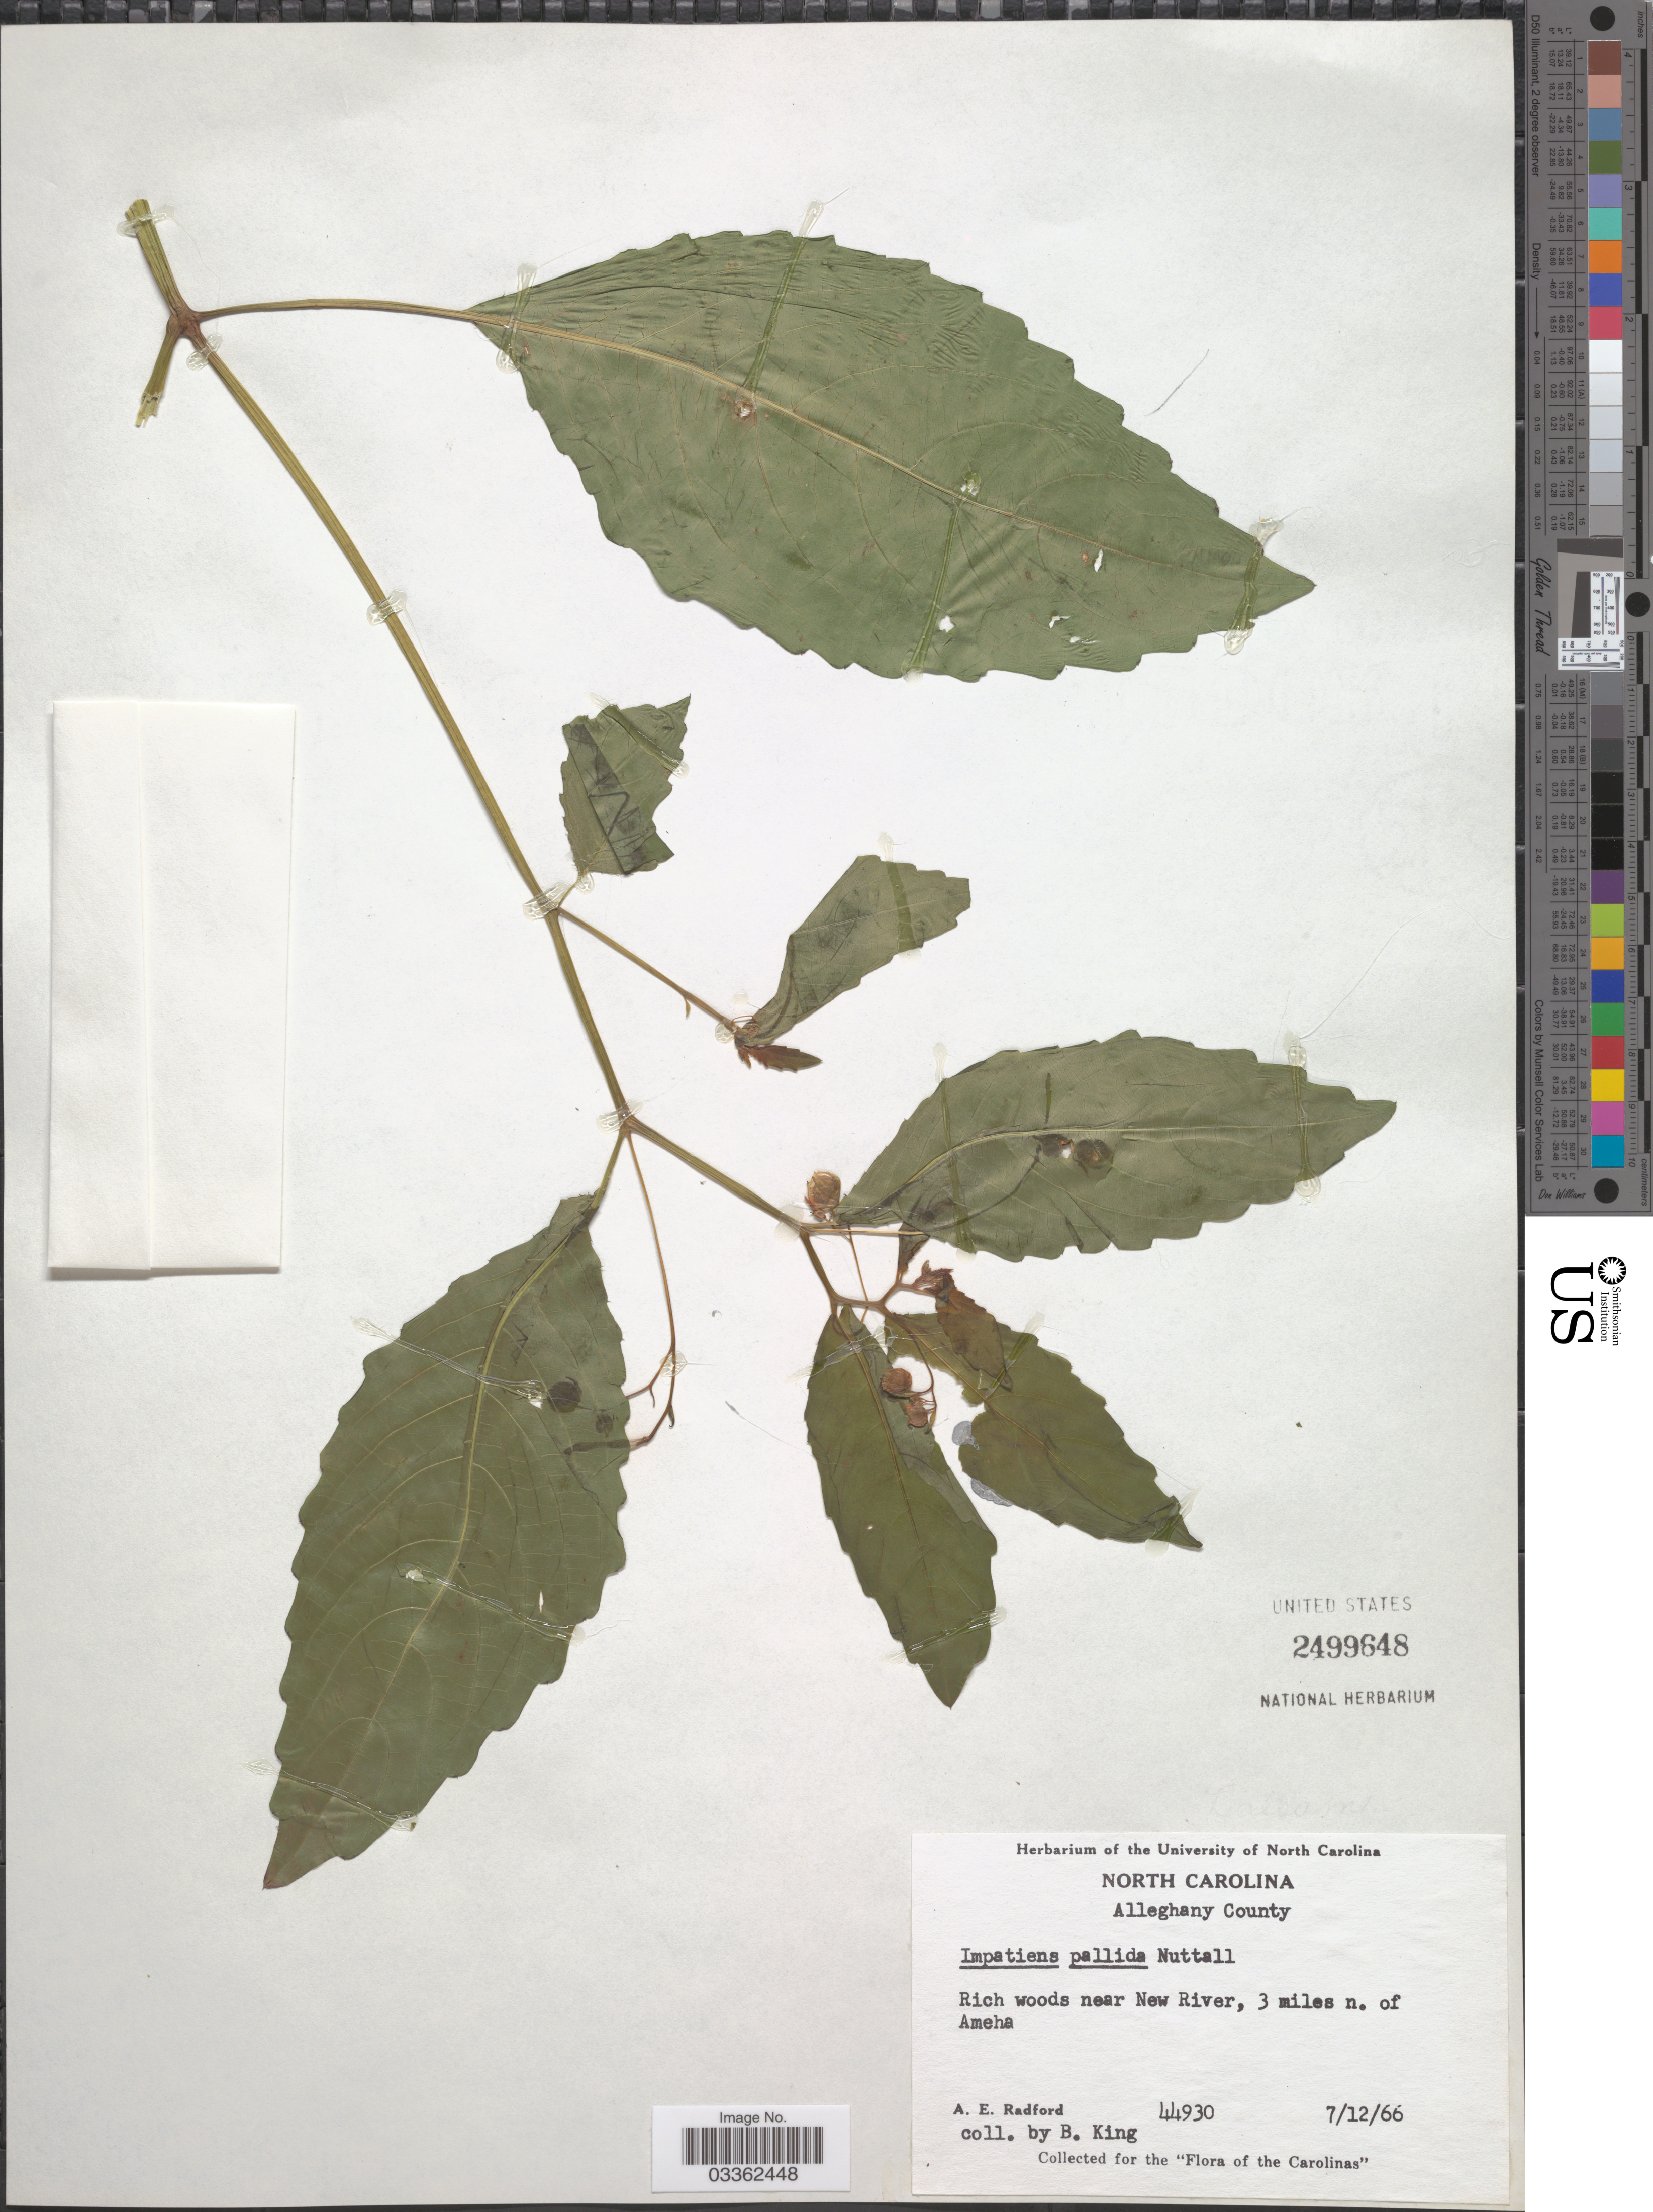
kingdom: Plantae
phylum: Tracheophyta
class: Magnoliopsida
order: Ericales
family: Balsaminaceae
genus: Impatiens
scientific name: Impatiens pallida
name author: Nutt.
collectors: A. E. Radford & B. King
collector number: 44930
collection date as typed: Transcribed d/m/y: 7/12/66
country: United States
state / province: North Carolina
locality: Alleghany County. Rich woods near New River, 3 miles n. of Ameha.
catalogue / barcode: US 2499648